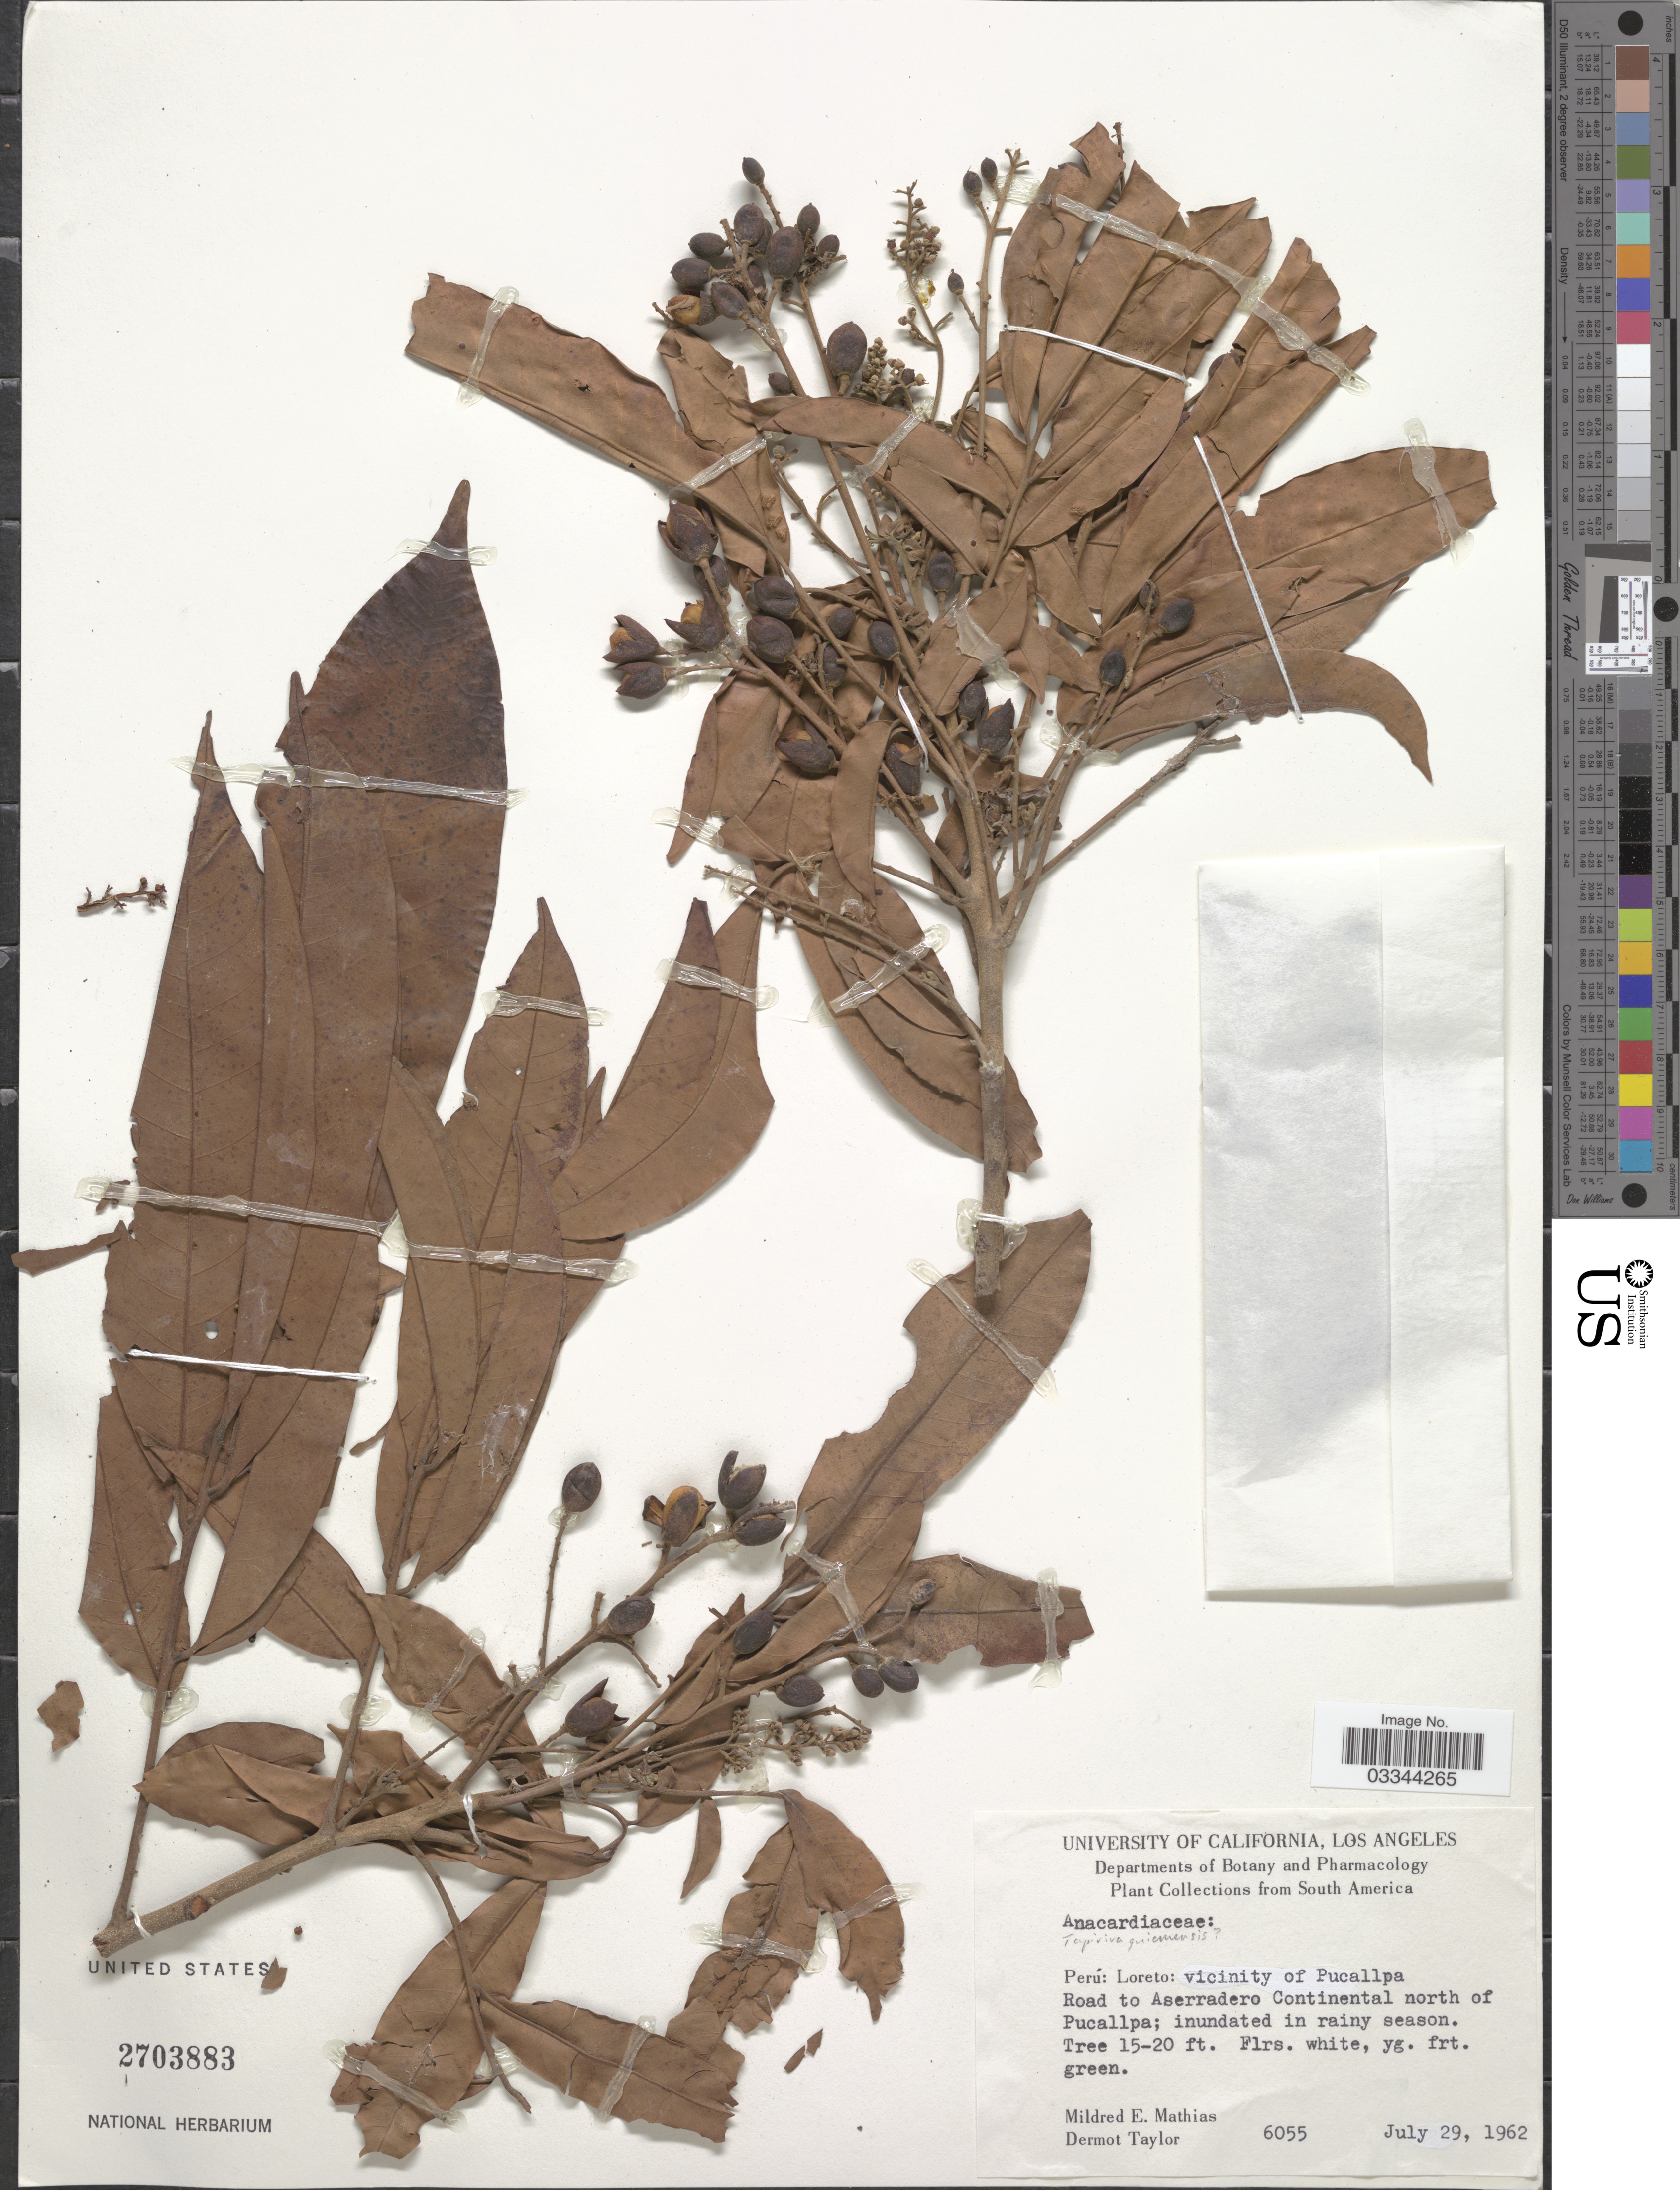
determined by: Mitchell, J. D.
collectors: M. E. Mathias & D. Taylor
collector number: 6055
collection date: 1962-07-29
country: Peru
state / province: Loreto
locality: Vicinity of Pucallpa. Road to Aserradero Continental north of Pucallpa.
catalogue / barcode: US 2703883